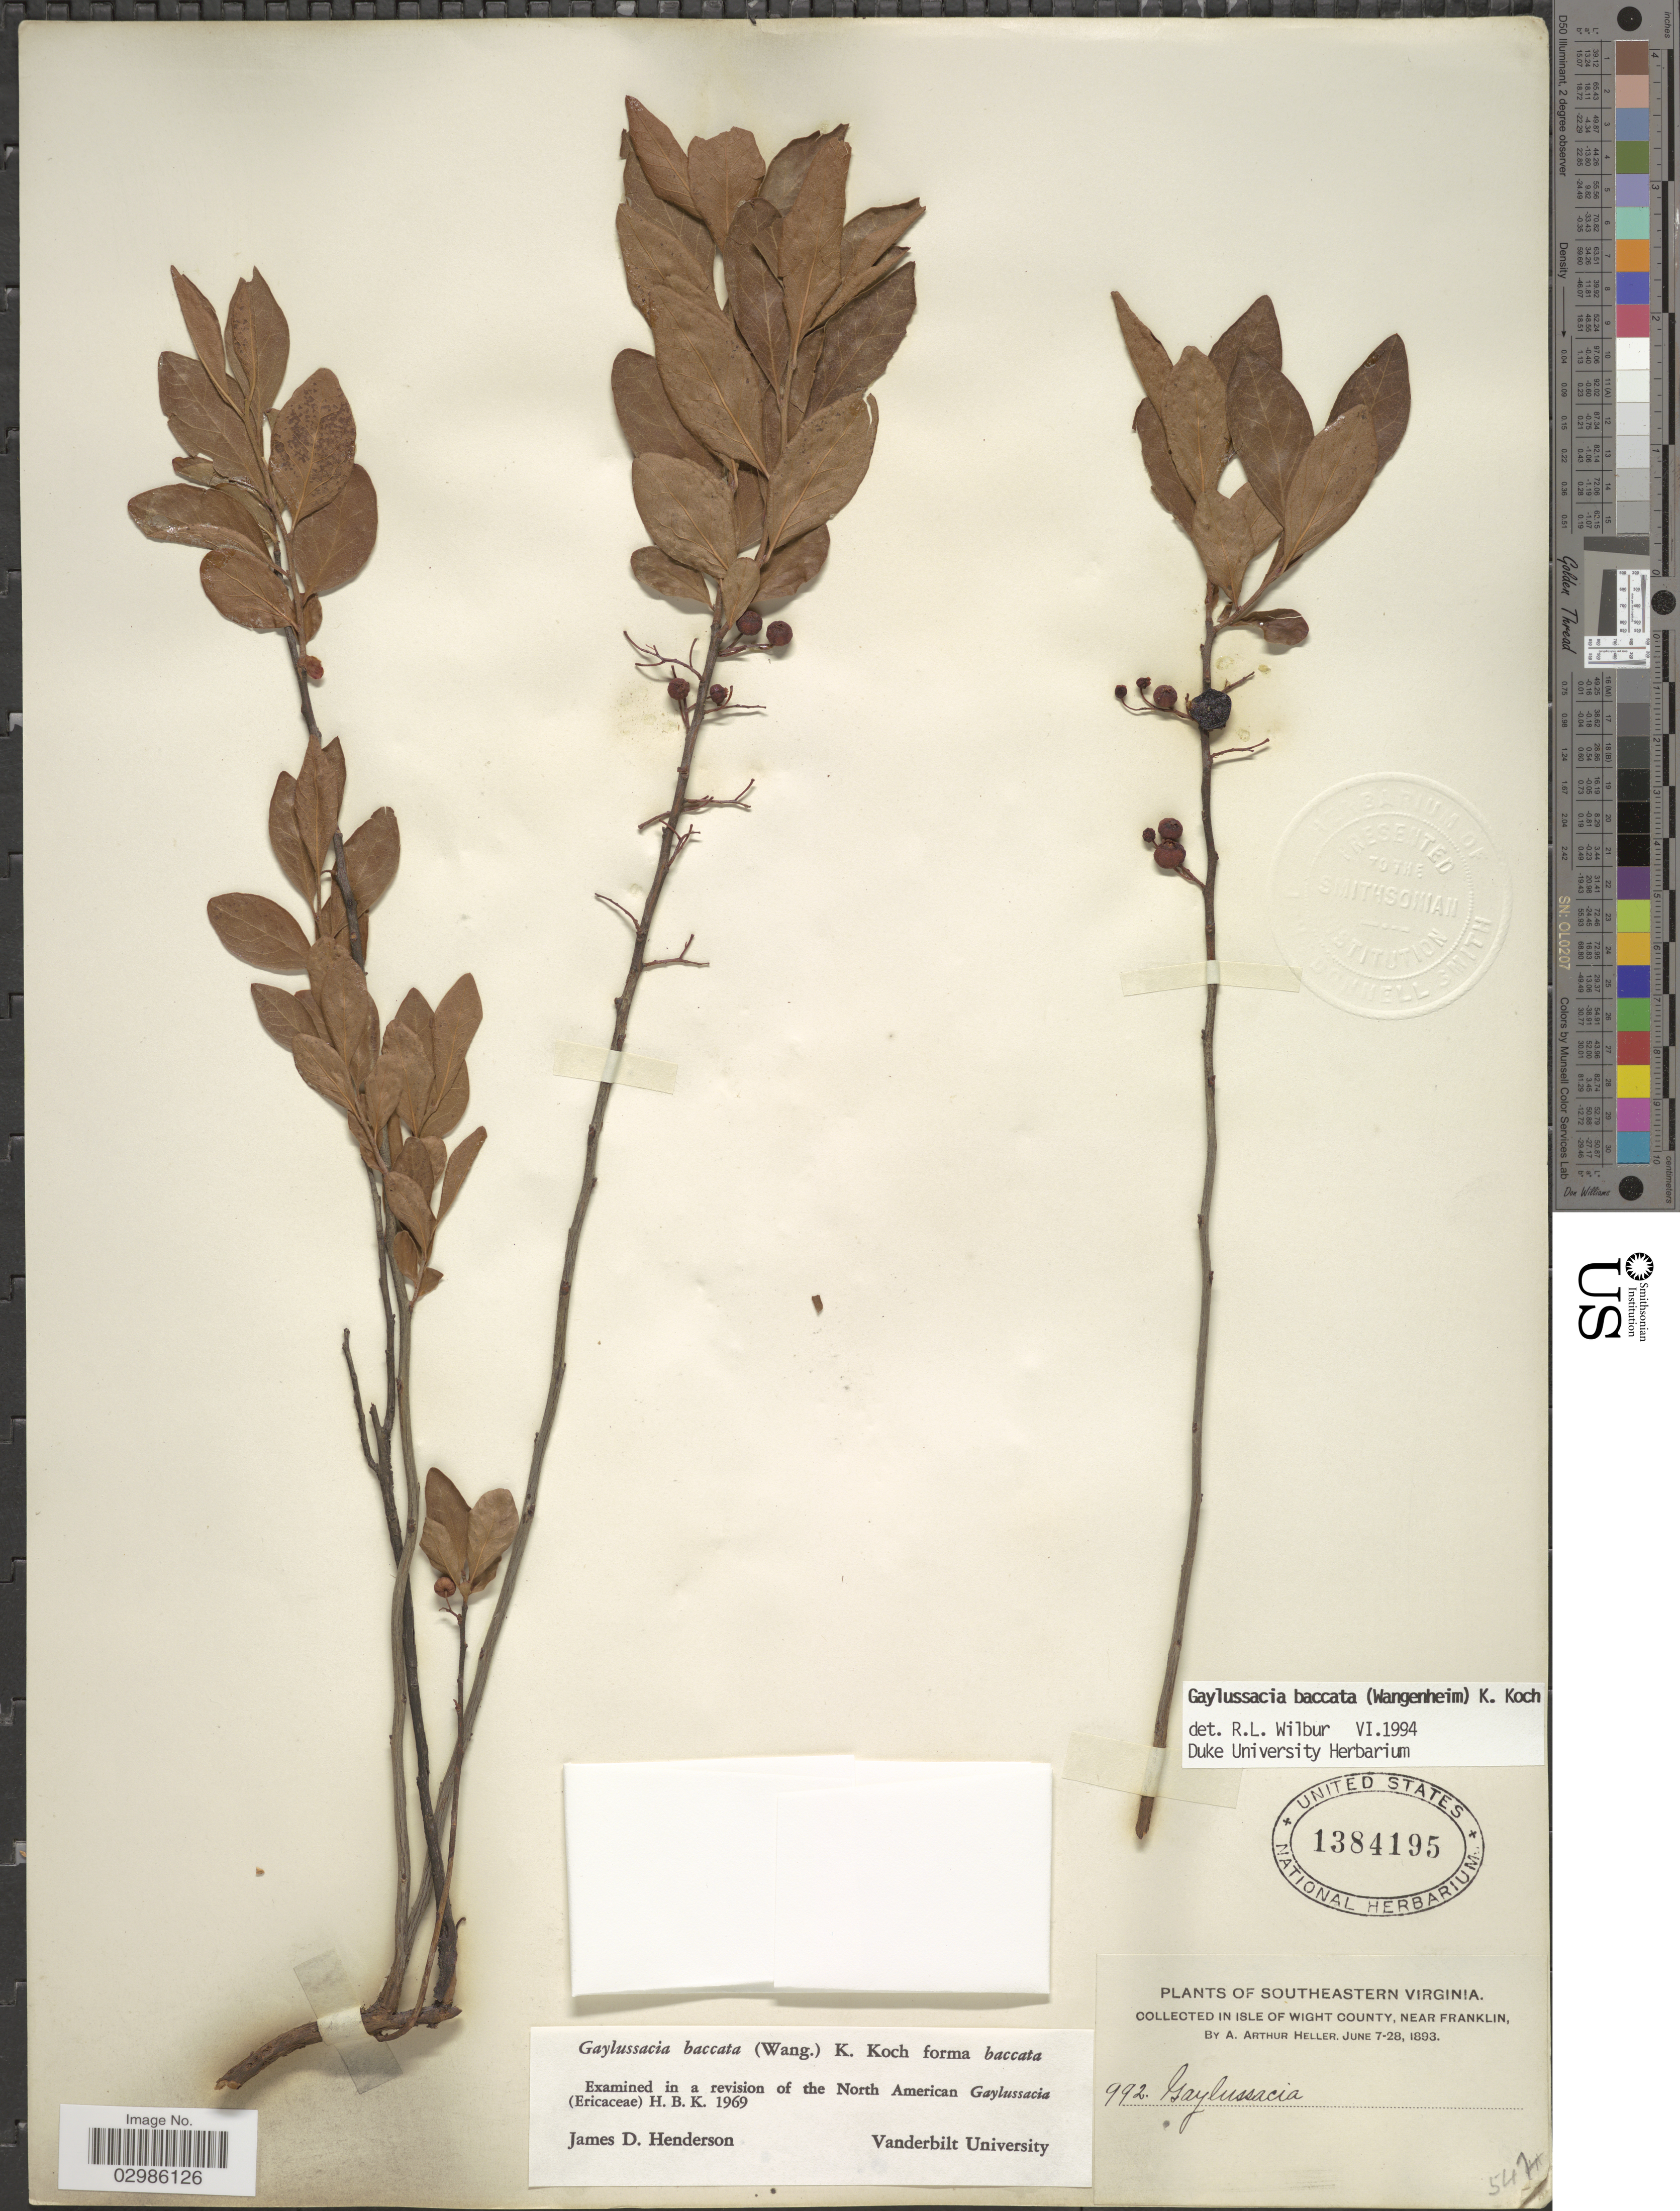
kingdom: Plantae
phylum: Tracheophyta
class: Magnoliopsida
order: Ericales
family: Ericaceae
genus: Gaylussacia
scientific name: Gaylussacia baccata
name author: (Wangenh.) K. Koch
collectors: A. A. Heller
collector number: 992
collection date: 1893-06-07/1893-06-28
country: United States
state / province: Virginia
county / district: Isle of Wight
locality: Southeastern Virginia. In Isle of Wight County, near Franklin.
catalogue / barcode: US 1384195